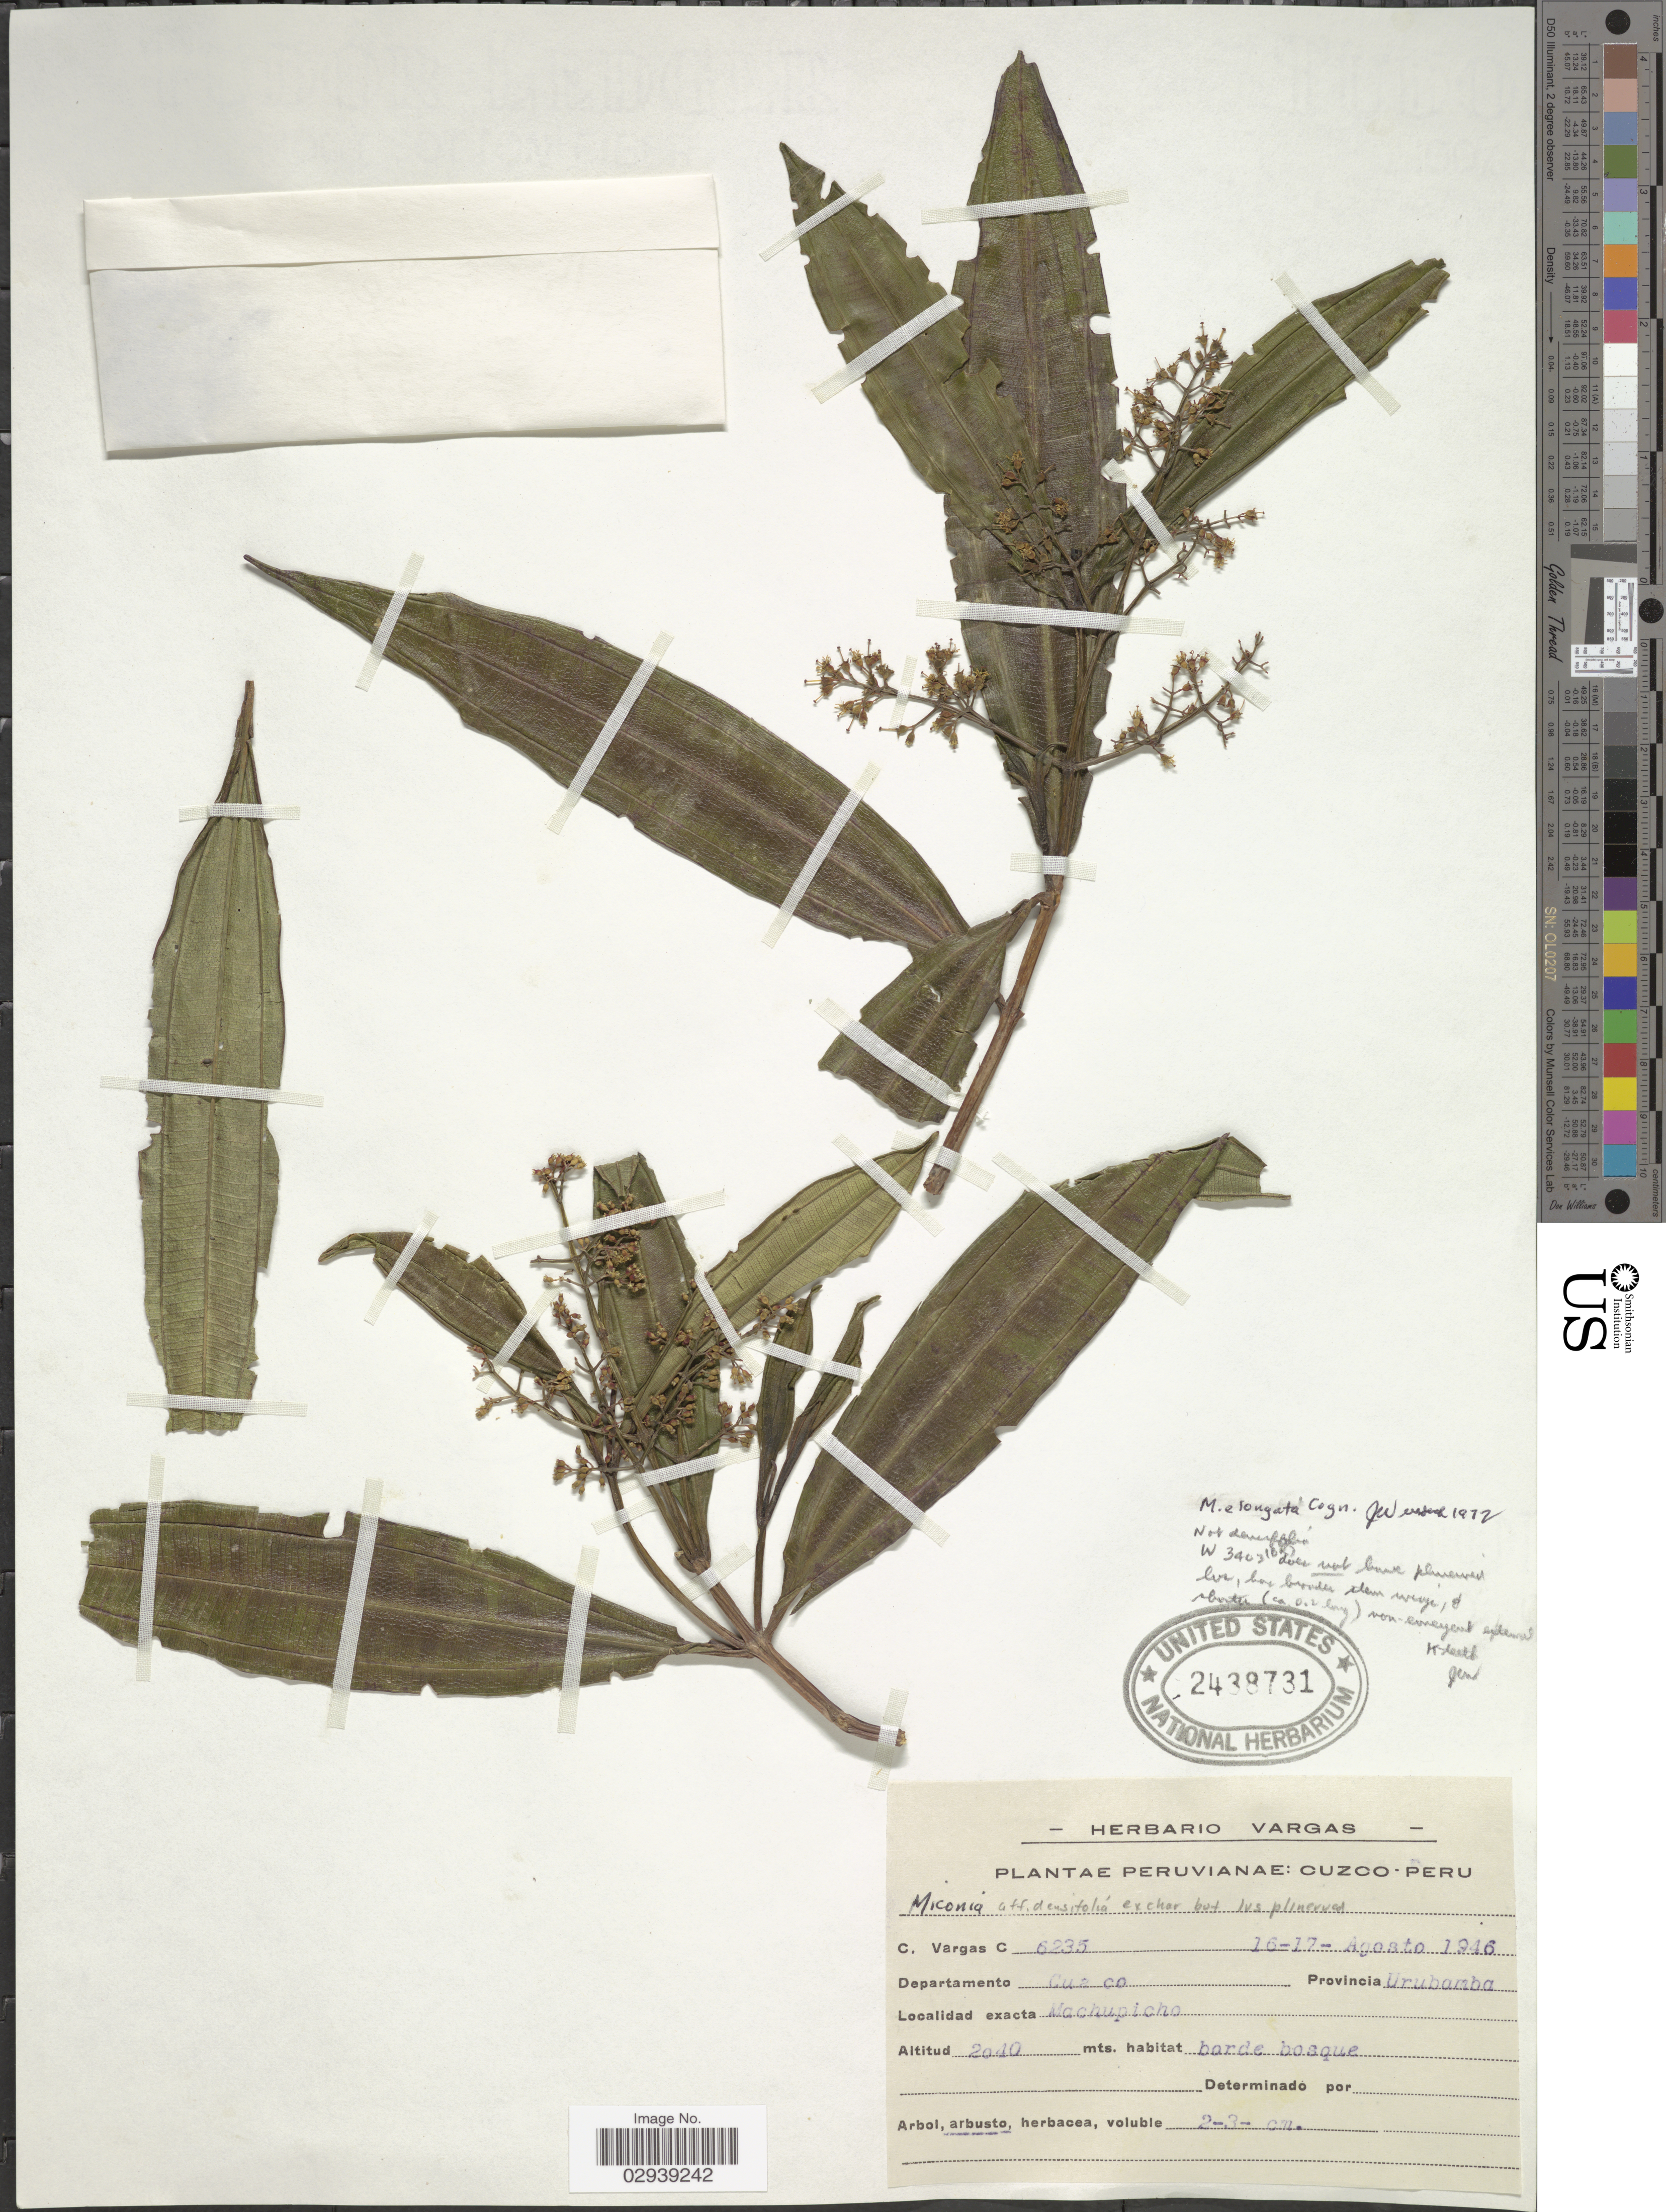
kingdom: Plantae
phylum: Tracheophyta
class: Magnoliopsida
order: Myrtales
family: Melastomataceae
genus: Miconia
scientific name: Miconia elongata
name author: Cogn.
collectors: C. Vargas Calderón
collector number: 6235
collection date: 1946-08-16/1946-08-17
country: Peru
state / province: Cusco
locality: Departamento Cuzco. Provincia Urubamba. Machupicho.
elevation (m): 2040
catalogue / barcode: US 2438731